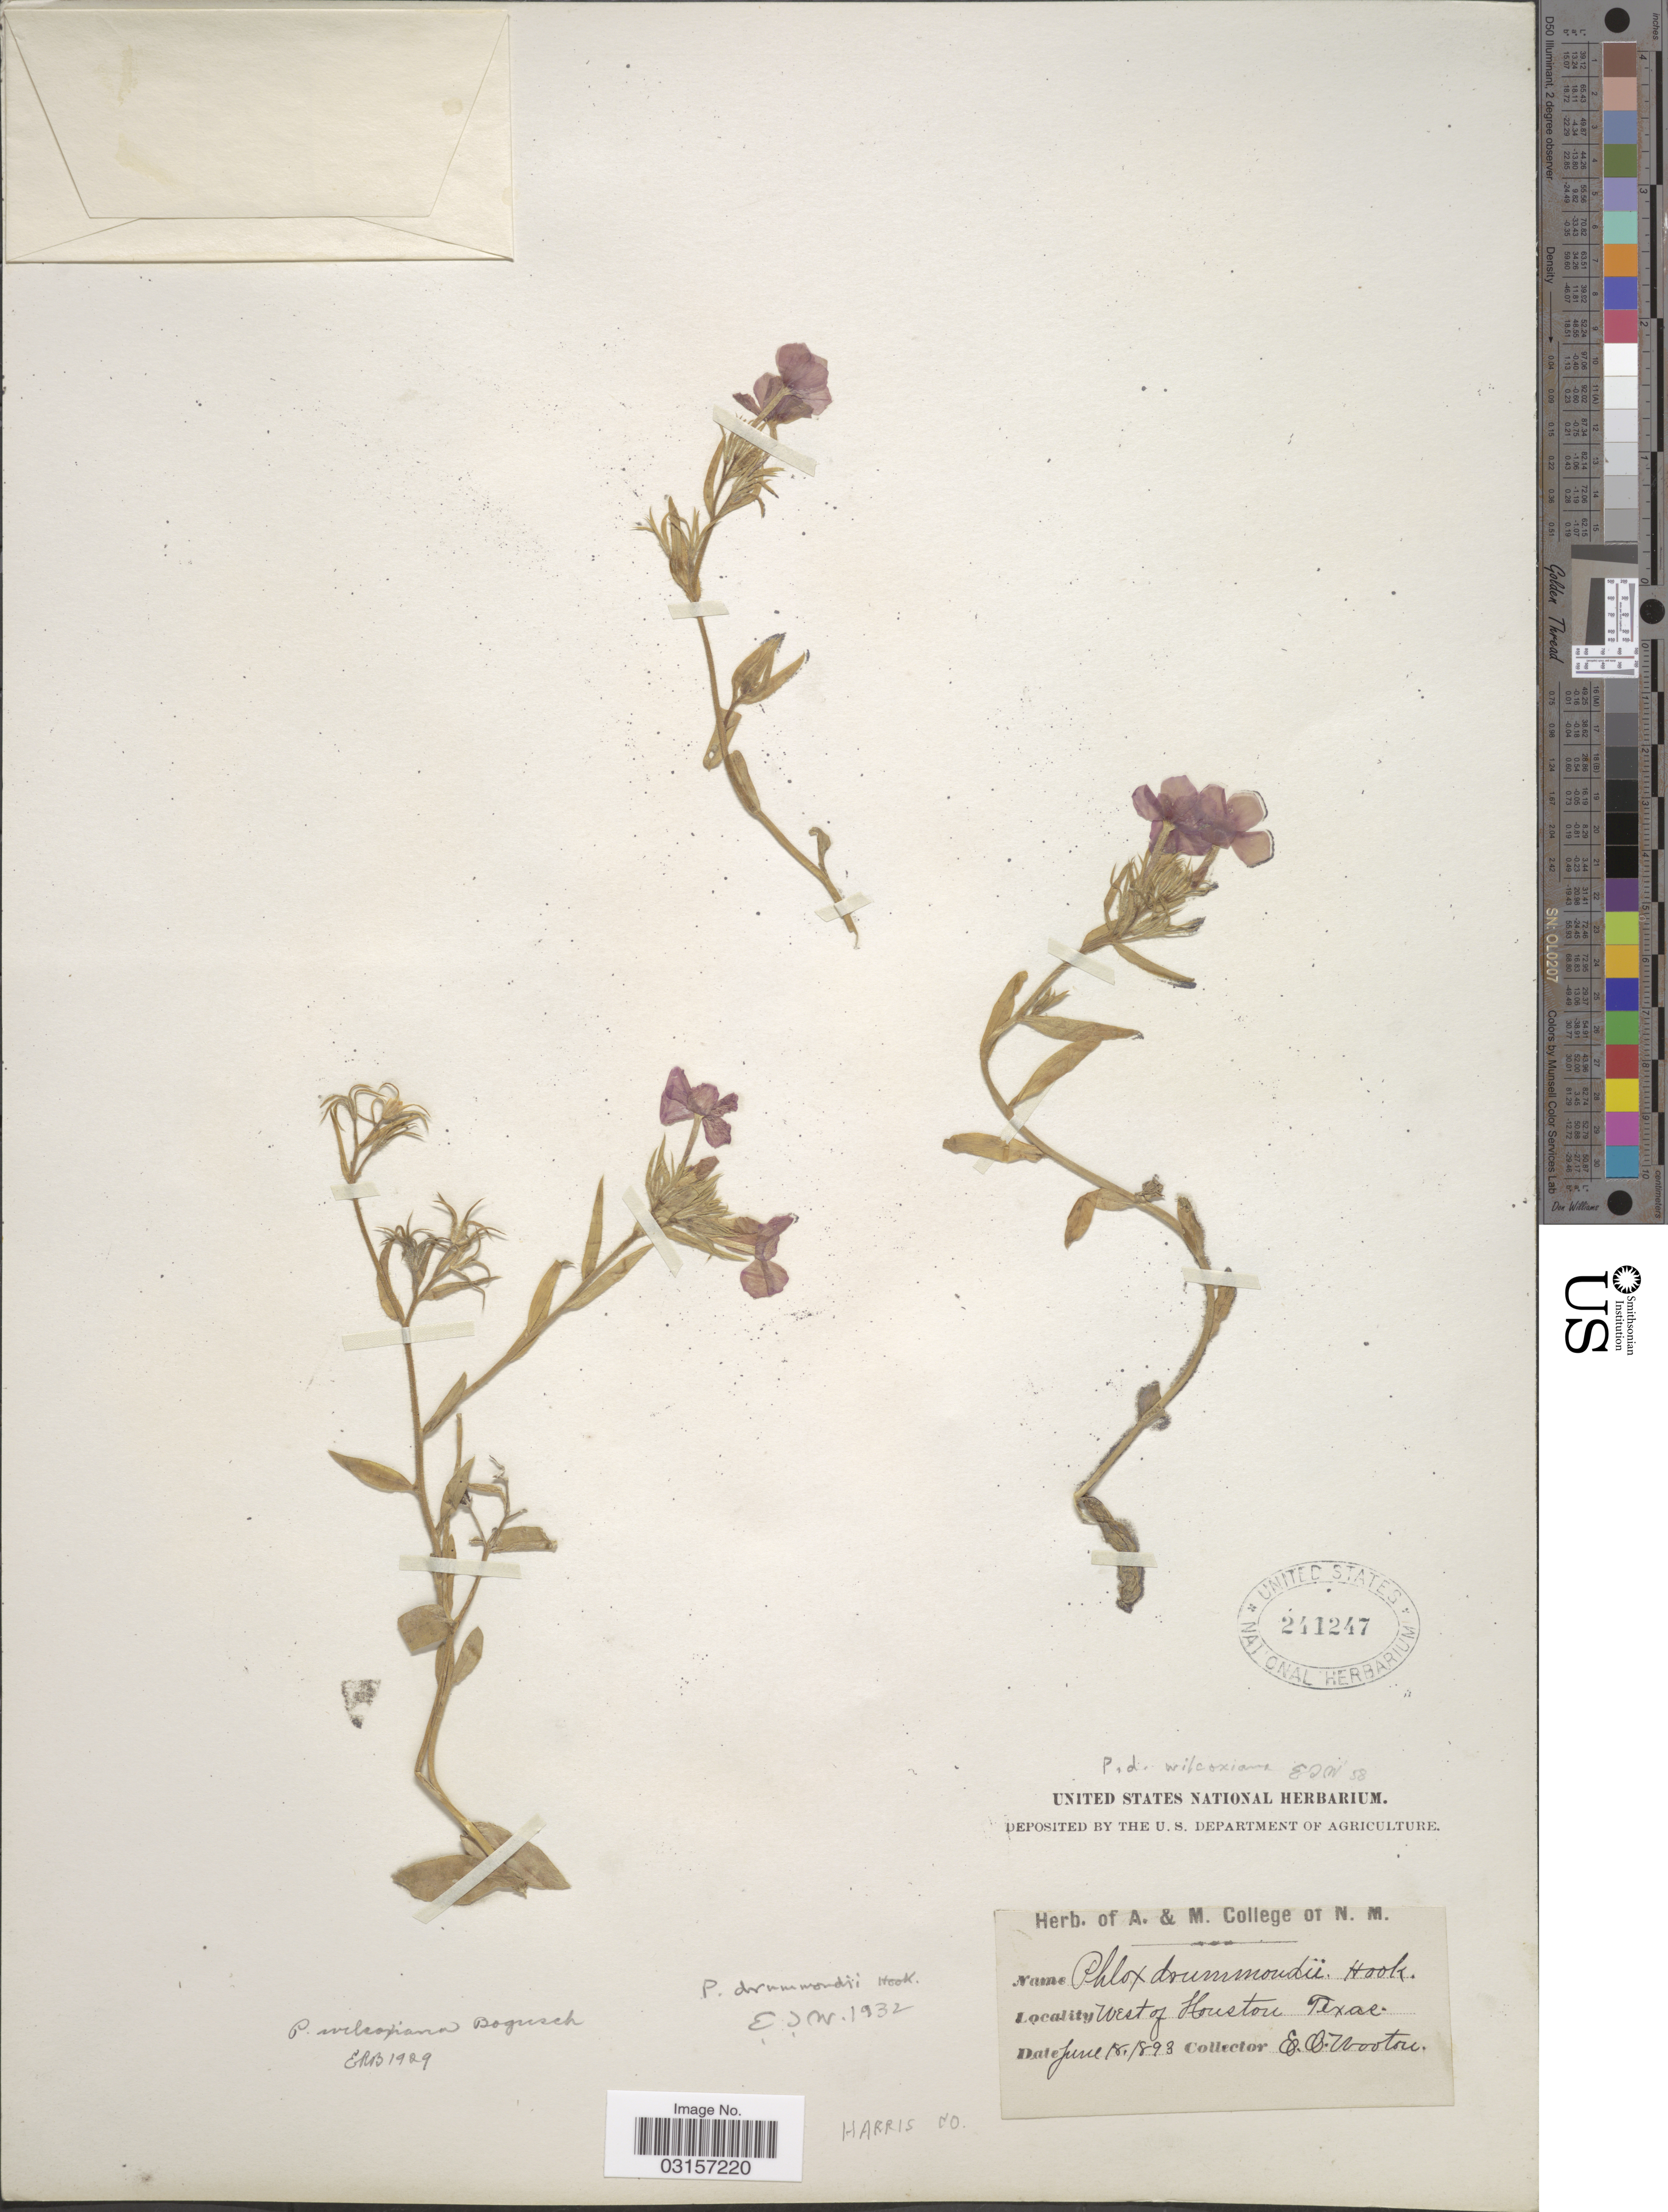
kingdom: Plantae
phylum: Tracheophyta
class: Magnoliopsida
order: Ericales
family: Polemoniaceae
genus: Phlox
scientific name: Phlox drummondii subsp. wilcoxiana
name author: Wherry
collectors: E. O. Wooton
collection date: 1893-06-18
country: United States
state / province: Texas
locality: West of Houston, Harris Co., Texas.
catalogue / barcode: US 241247